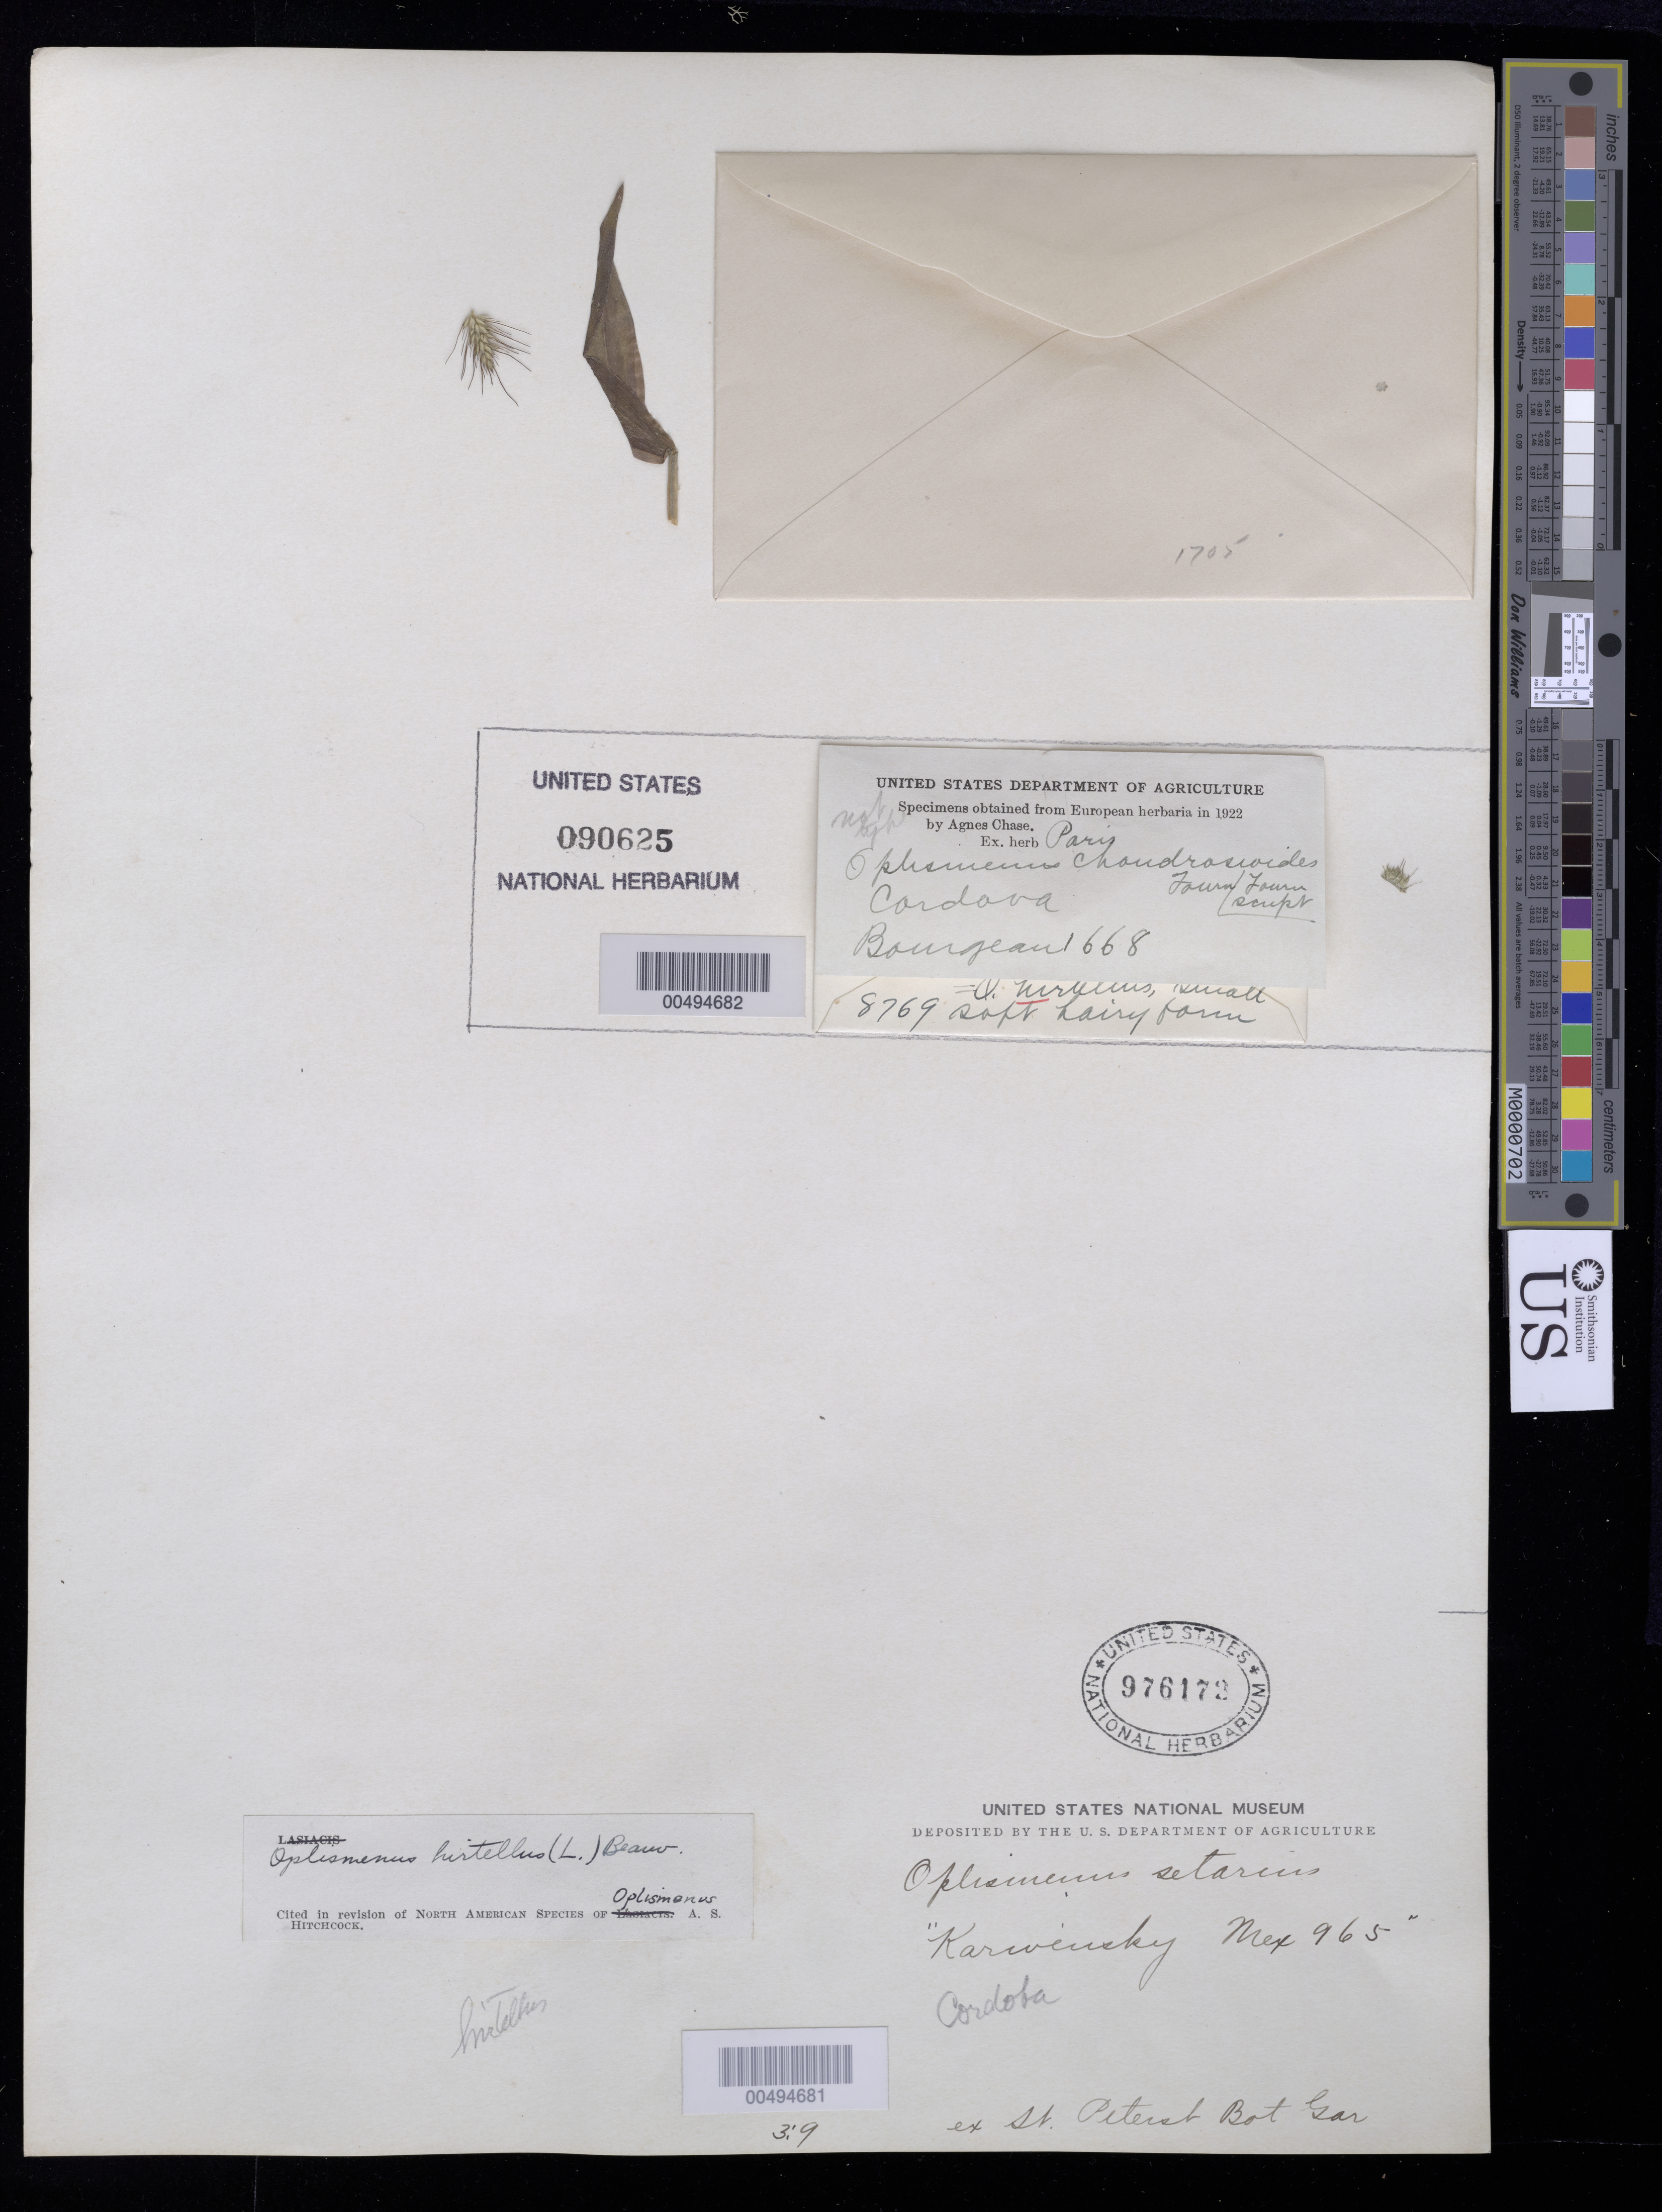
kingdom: Plantae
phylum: Tracheophyta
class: Liliopsida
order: Poales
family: Poaceae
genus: Oplismenus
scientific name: Oplismenus hirtellus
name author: (L.) P. Beauv.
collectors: W. F. Karwinski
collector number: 965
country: Mexico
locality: Córdoba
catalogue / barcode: US 976172